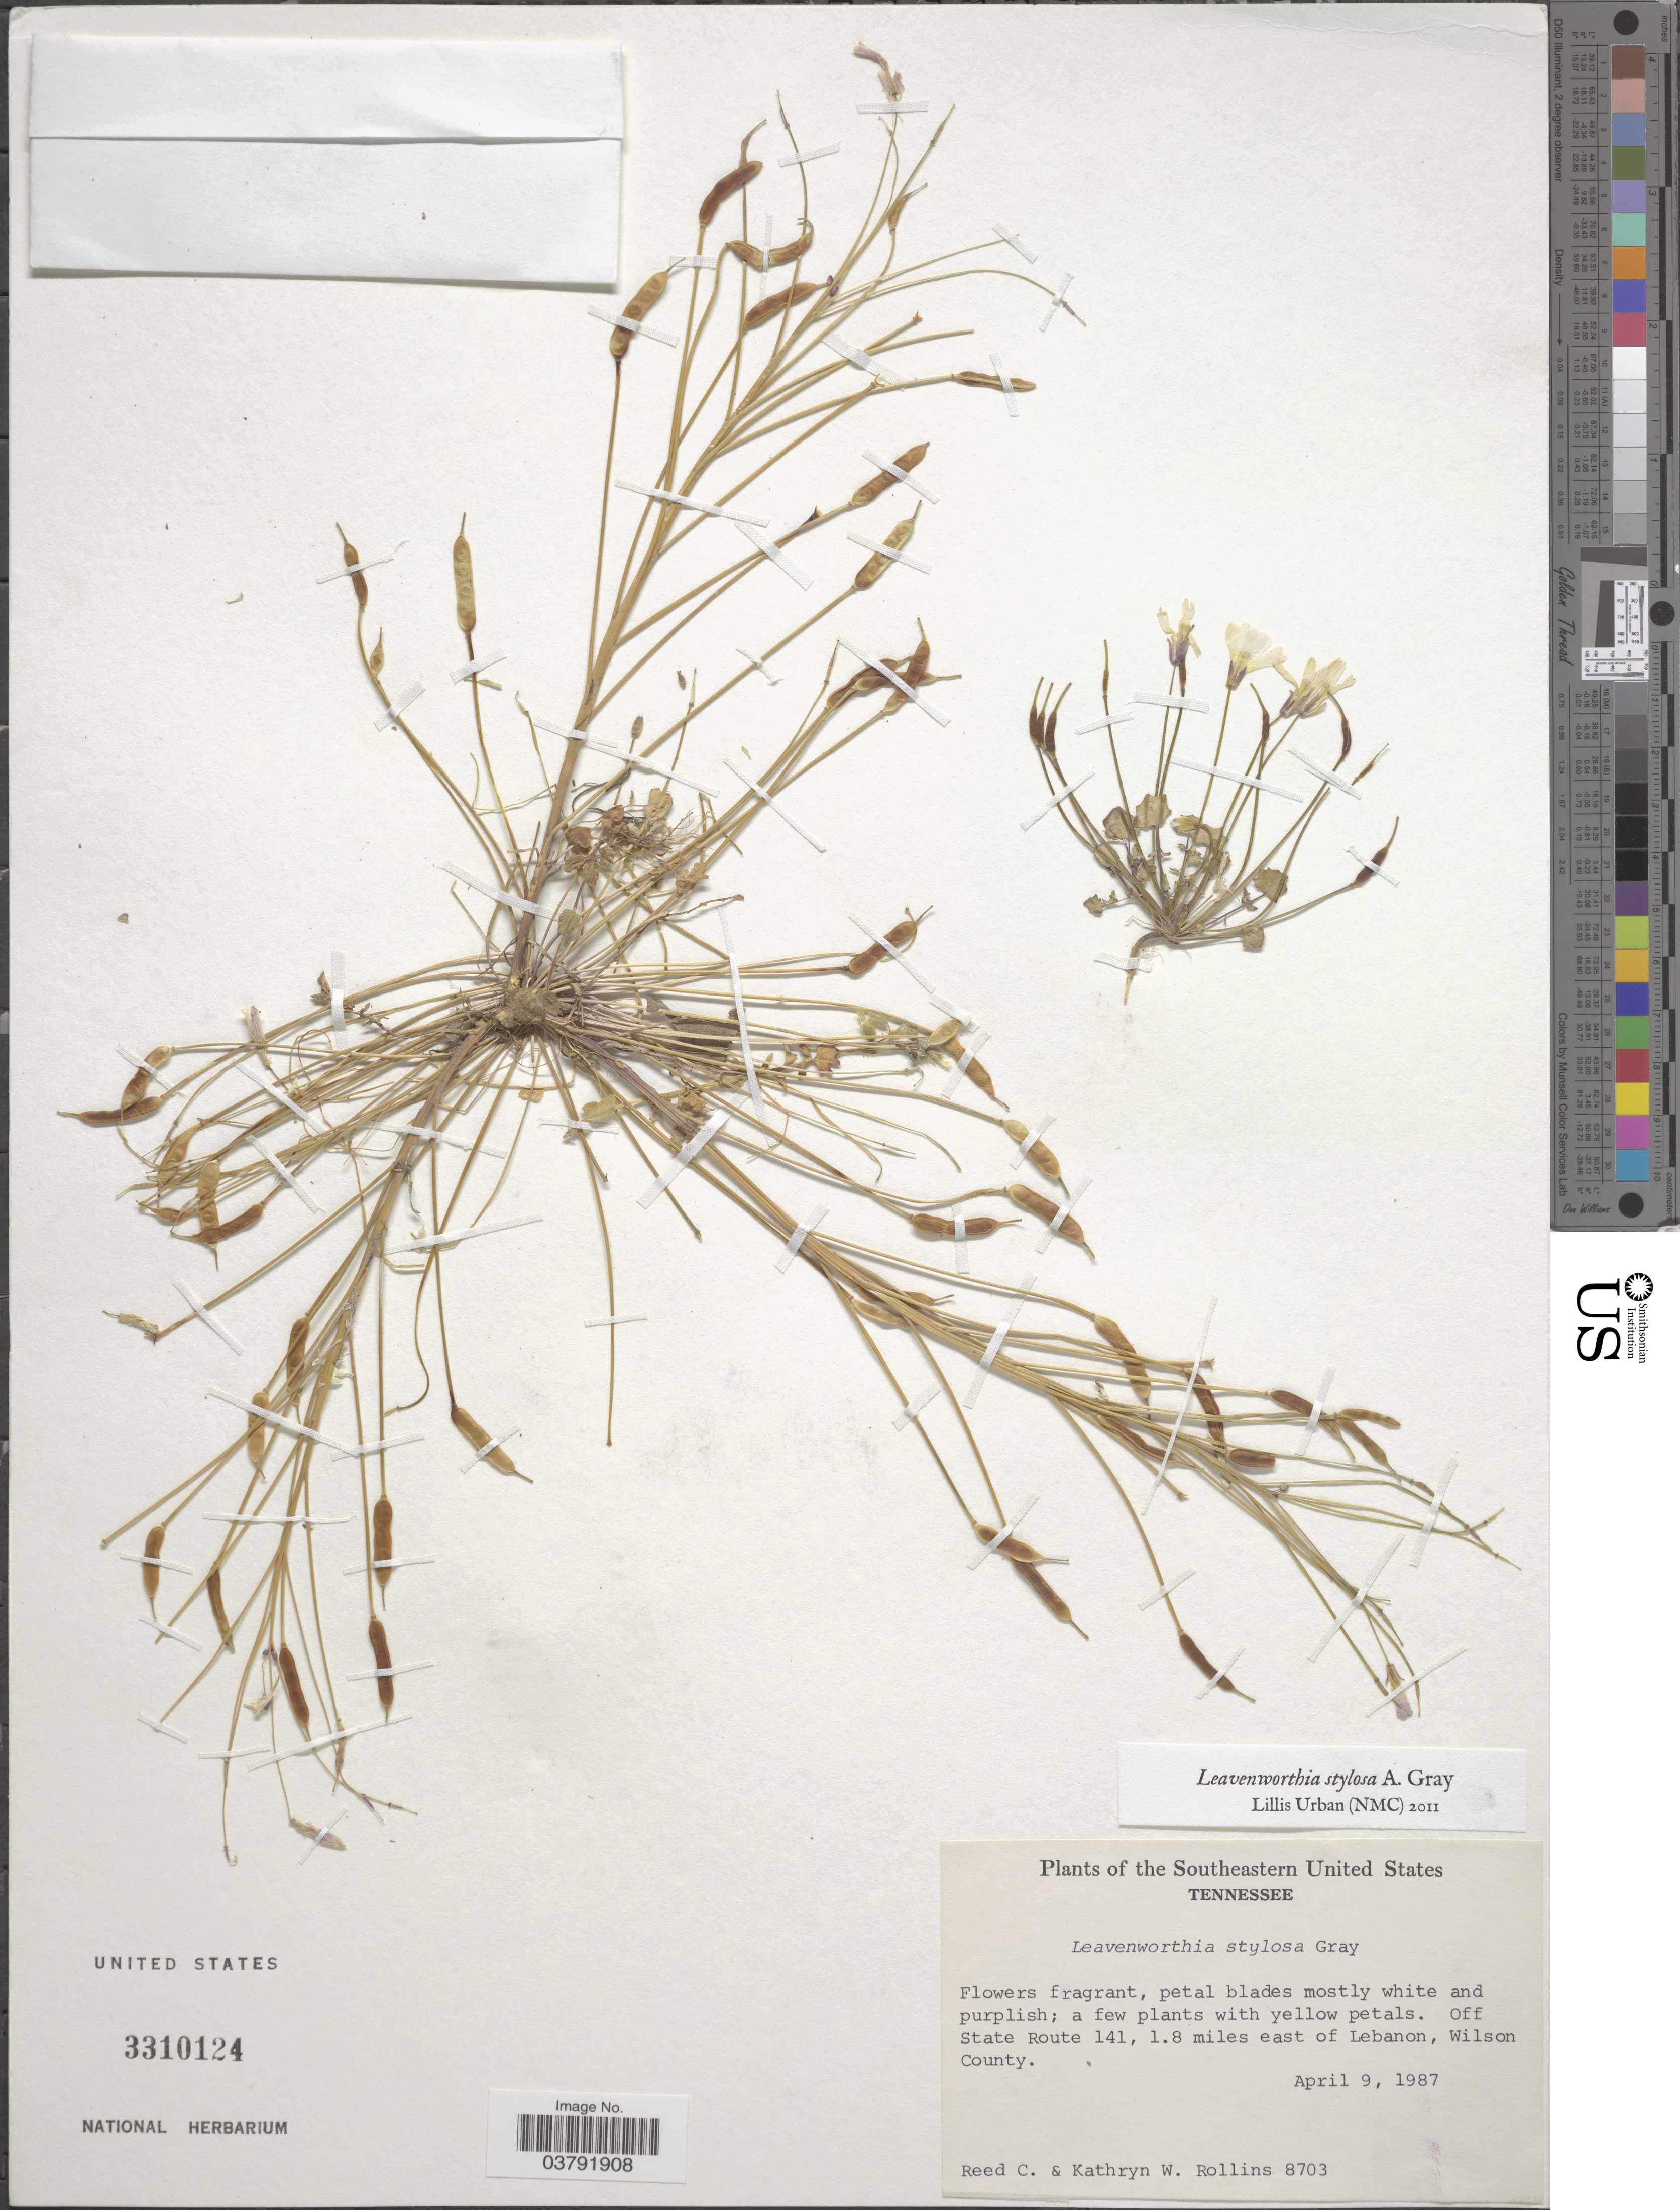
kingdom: Plantae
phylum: Tracheophyta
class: Magnoliopsida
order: Brassicales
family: Brassicaceae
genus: Leavenworthia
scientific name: Leavenworthia stylosa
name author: A. Gray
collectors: R. C. Rollins & K. W. Rollins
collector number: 8703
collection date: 1987-04-09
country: United States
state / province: Tennessee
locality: Southeastern United States. Off State Route 141, 1.8 miles east of Lebanon, Wilson County.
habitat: off state route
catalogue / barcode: US 3310124